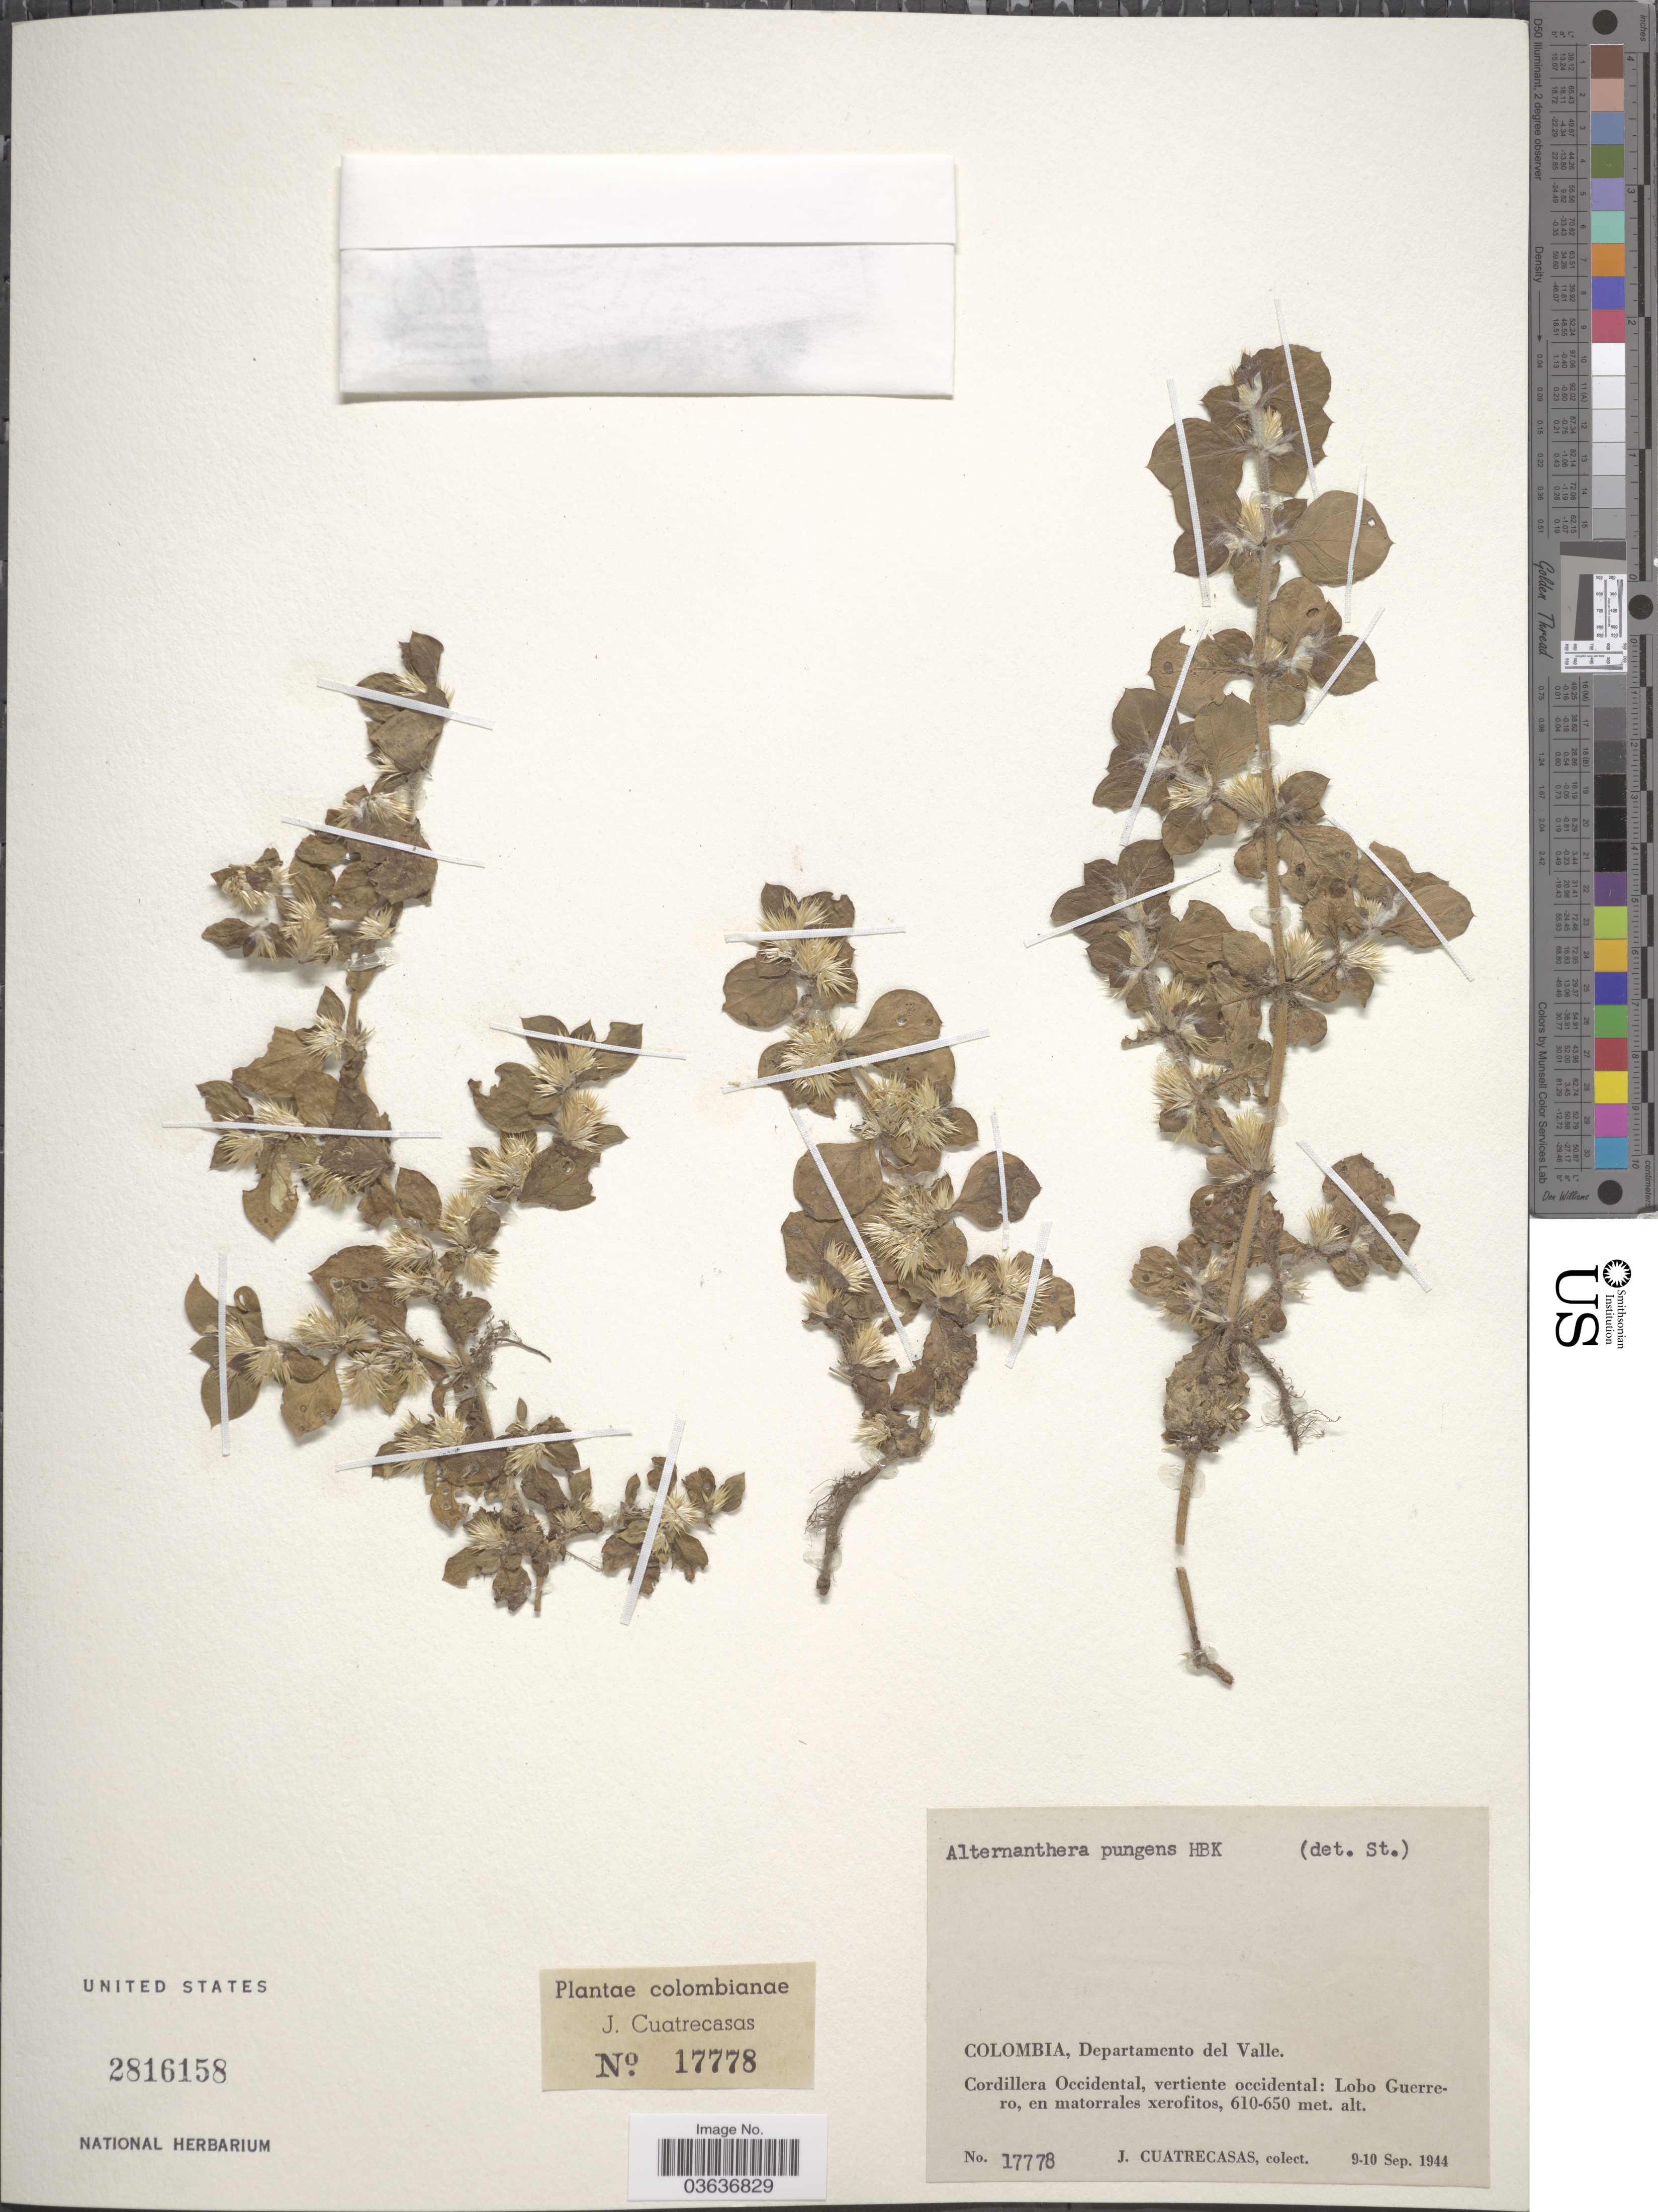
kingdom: Plantae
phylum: Tracheophyta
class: Magnoliopsida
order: Caryophyllales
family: Amaranthaceae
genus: Alternanthera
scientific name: Alternanthera pungens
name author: Kunth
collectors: J. Cuatrecasas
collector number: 17778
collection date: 1944-09-09/1944-09-10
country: Colombia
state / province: Valle del Cauca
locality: Departamento del Valle. Cordillera Occidental, vertiente occidental: Lobo Guerrero, en matorrales xerofitos.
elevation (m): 610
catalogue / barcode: US 2816158